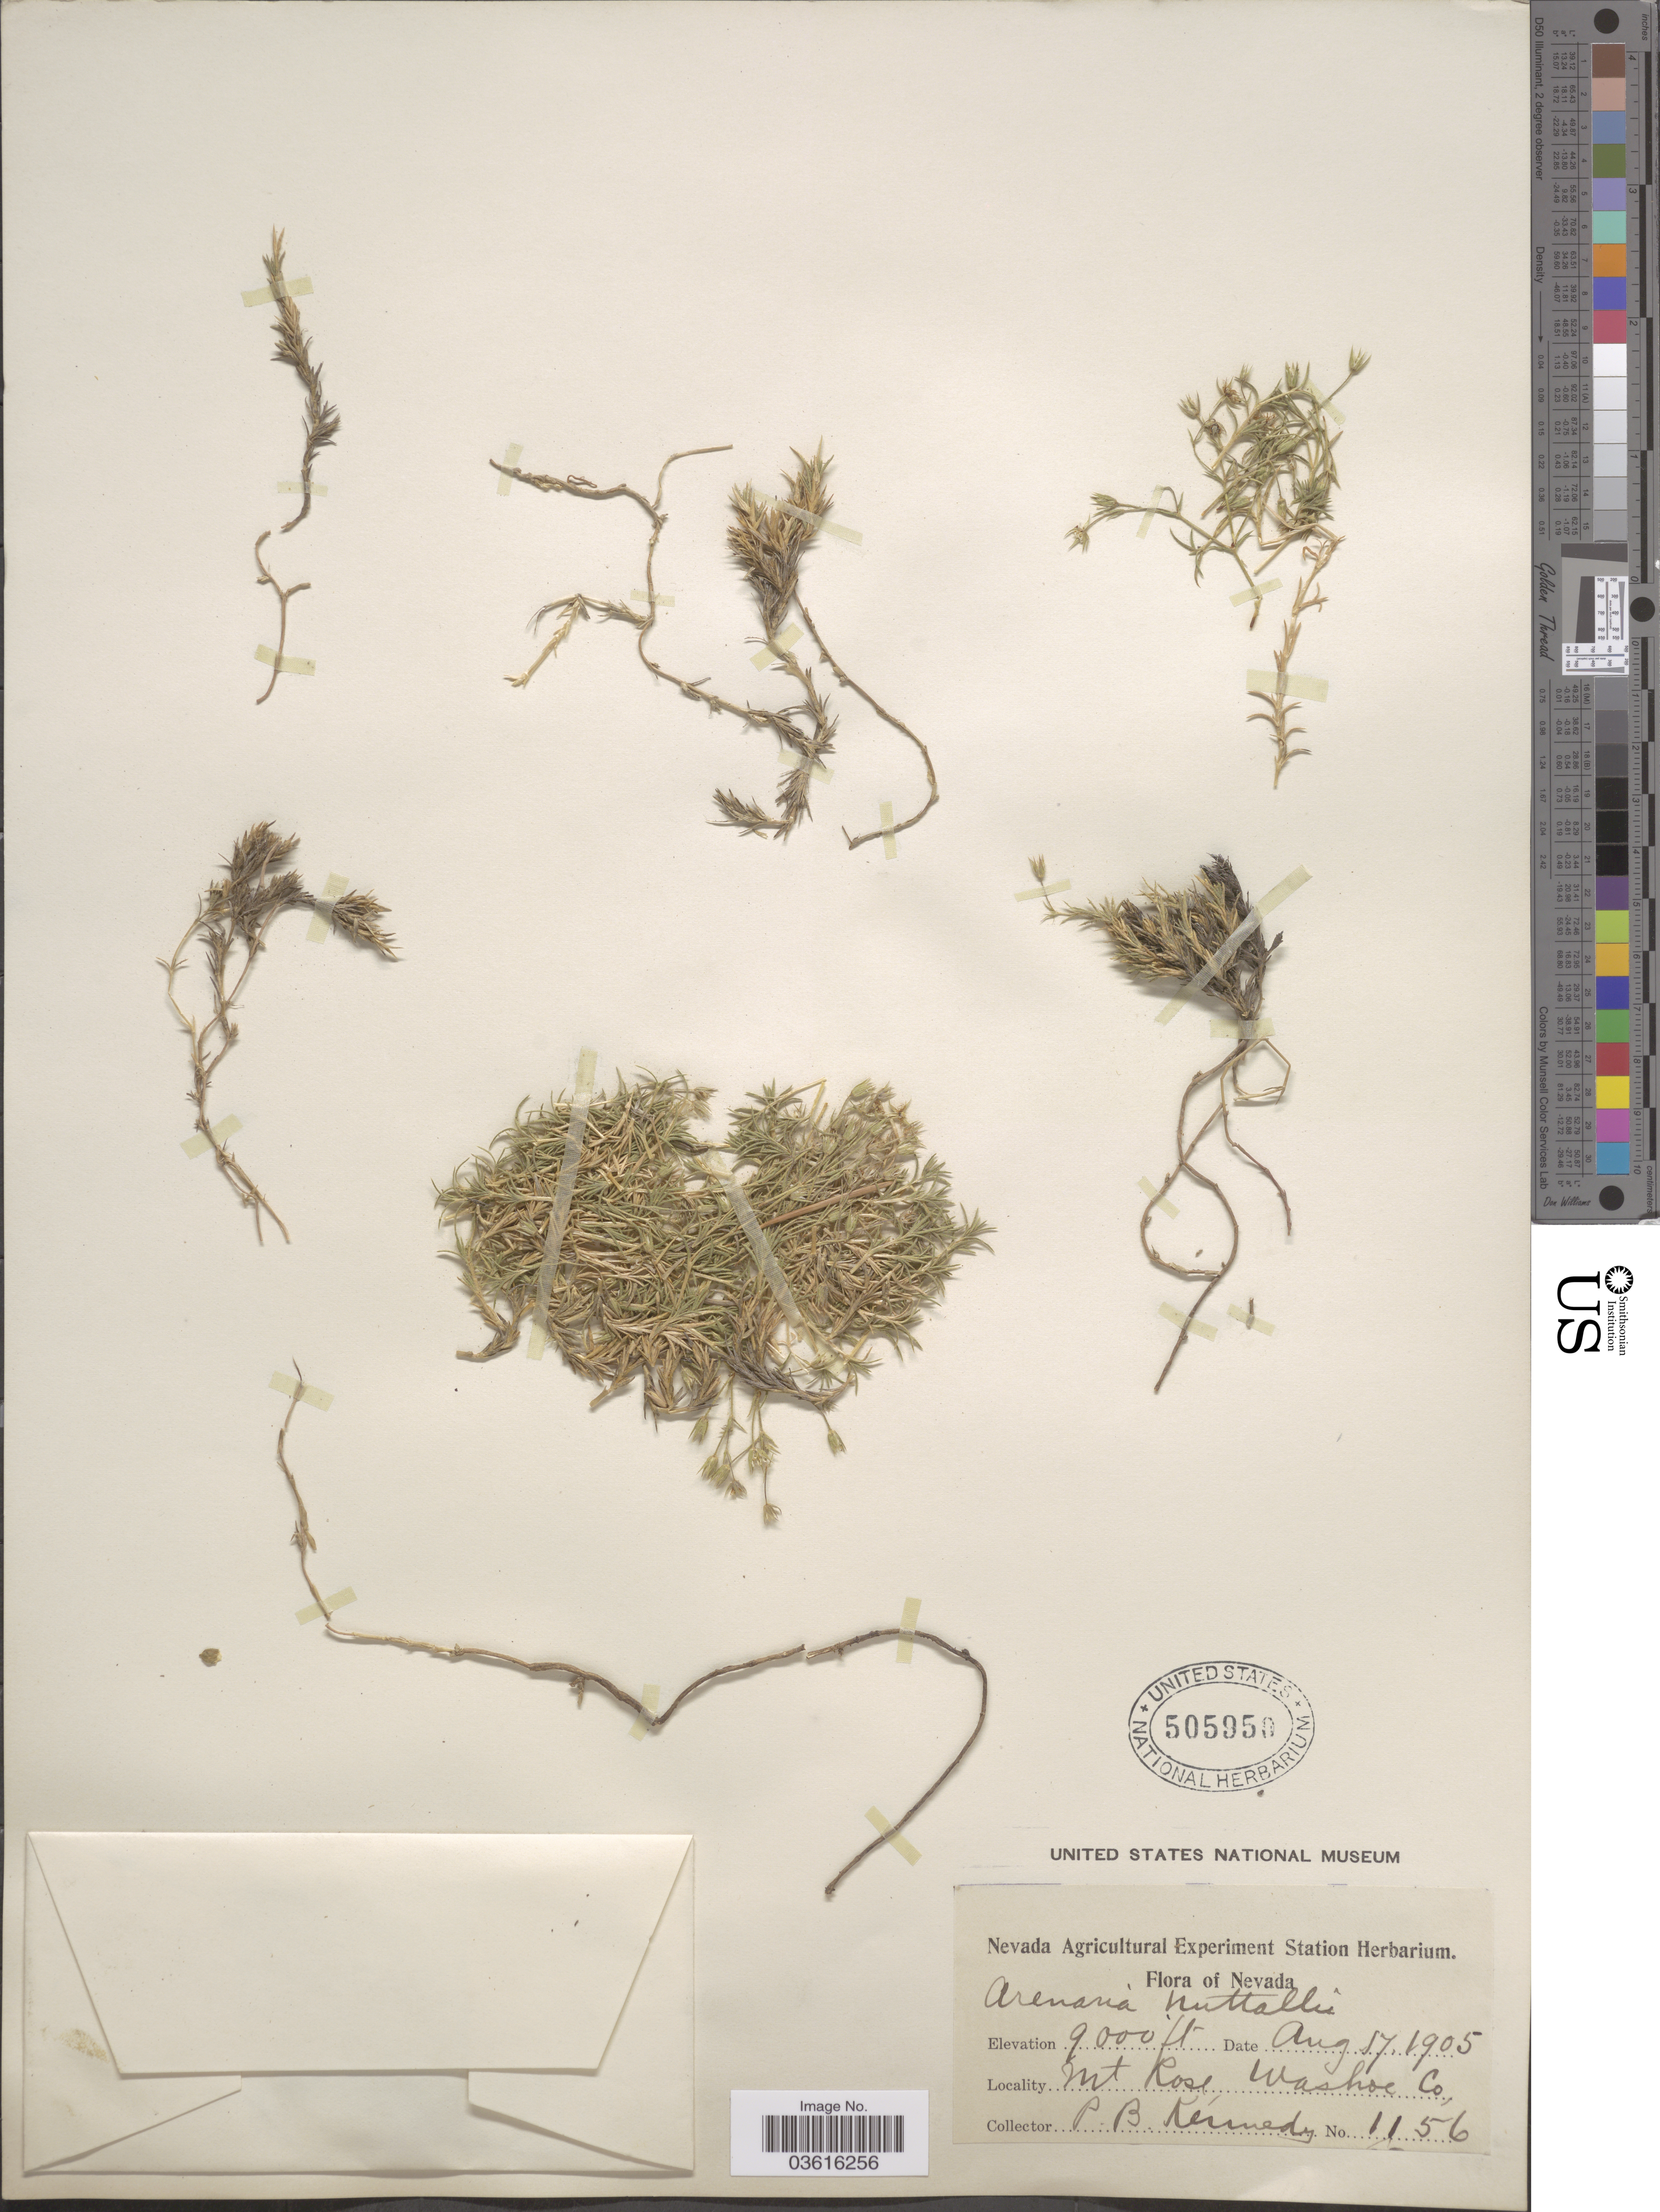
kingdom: Plantae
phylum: Tracheophyta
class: Magnoliopsida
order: Caryophyllales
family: Caryophyllaceae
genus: Minuartia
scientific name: Minuartia nuttallii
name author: (Pax) Briq.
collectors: P. B. Kennedy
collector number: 1156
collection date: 1905-08-17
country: United States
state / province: Nevada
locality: Mt Rose, Washoe Co.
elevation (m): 2743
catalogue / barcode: US 505950